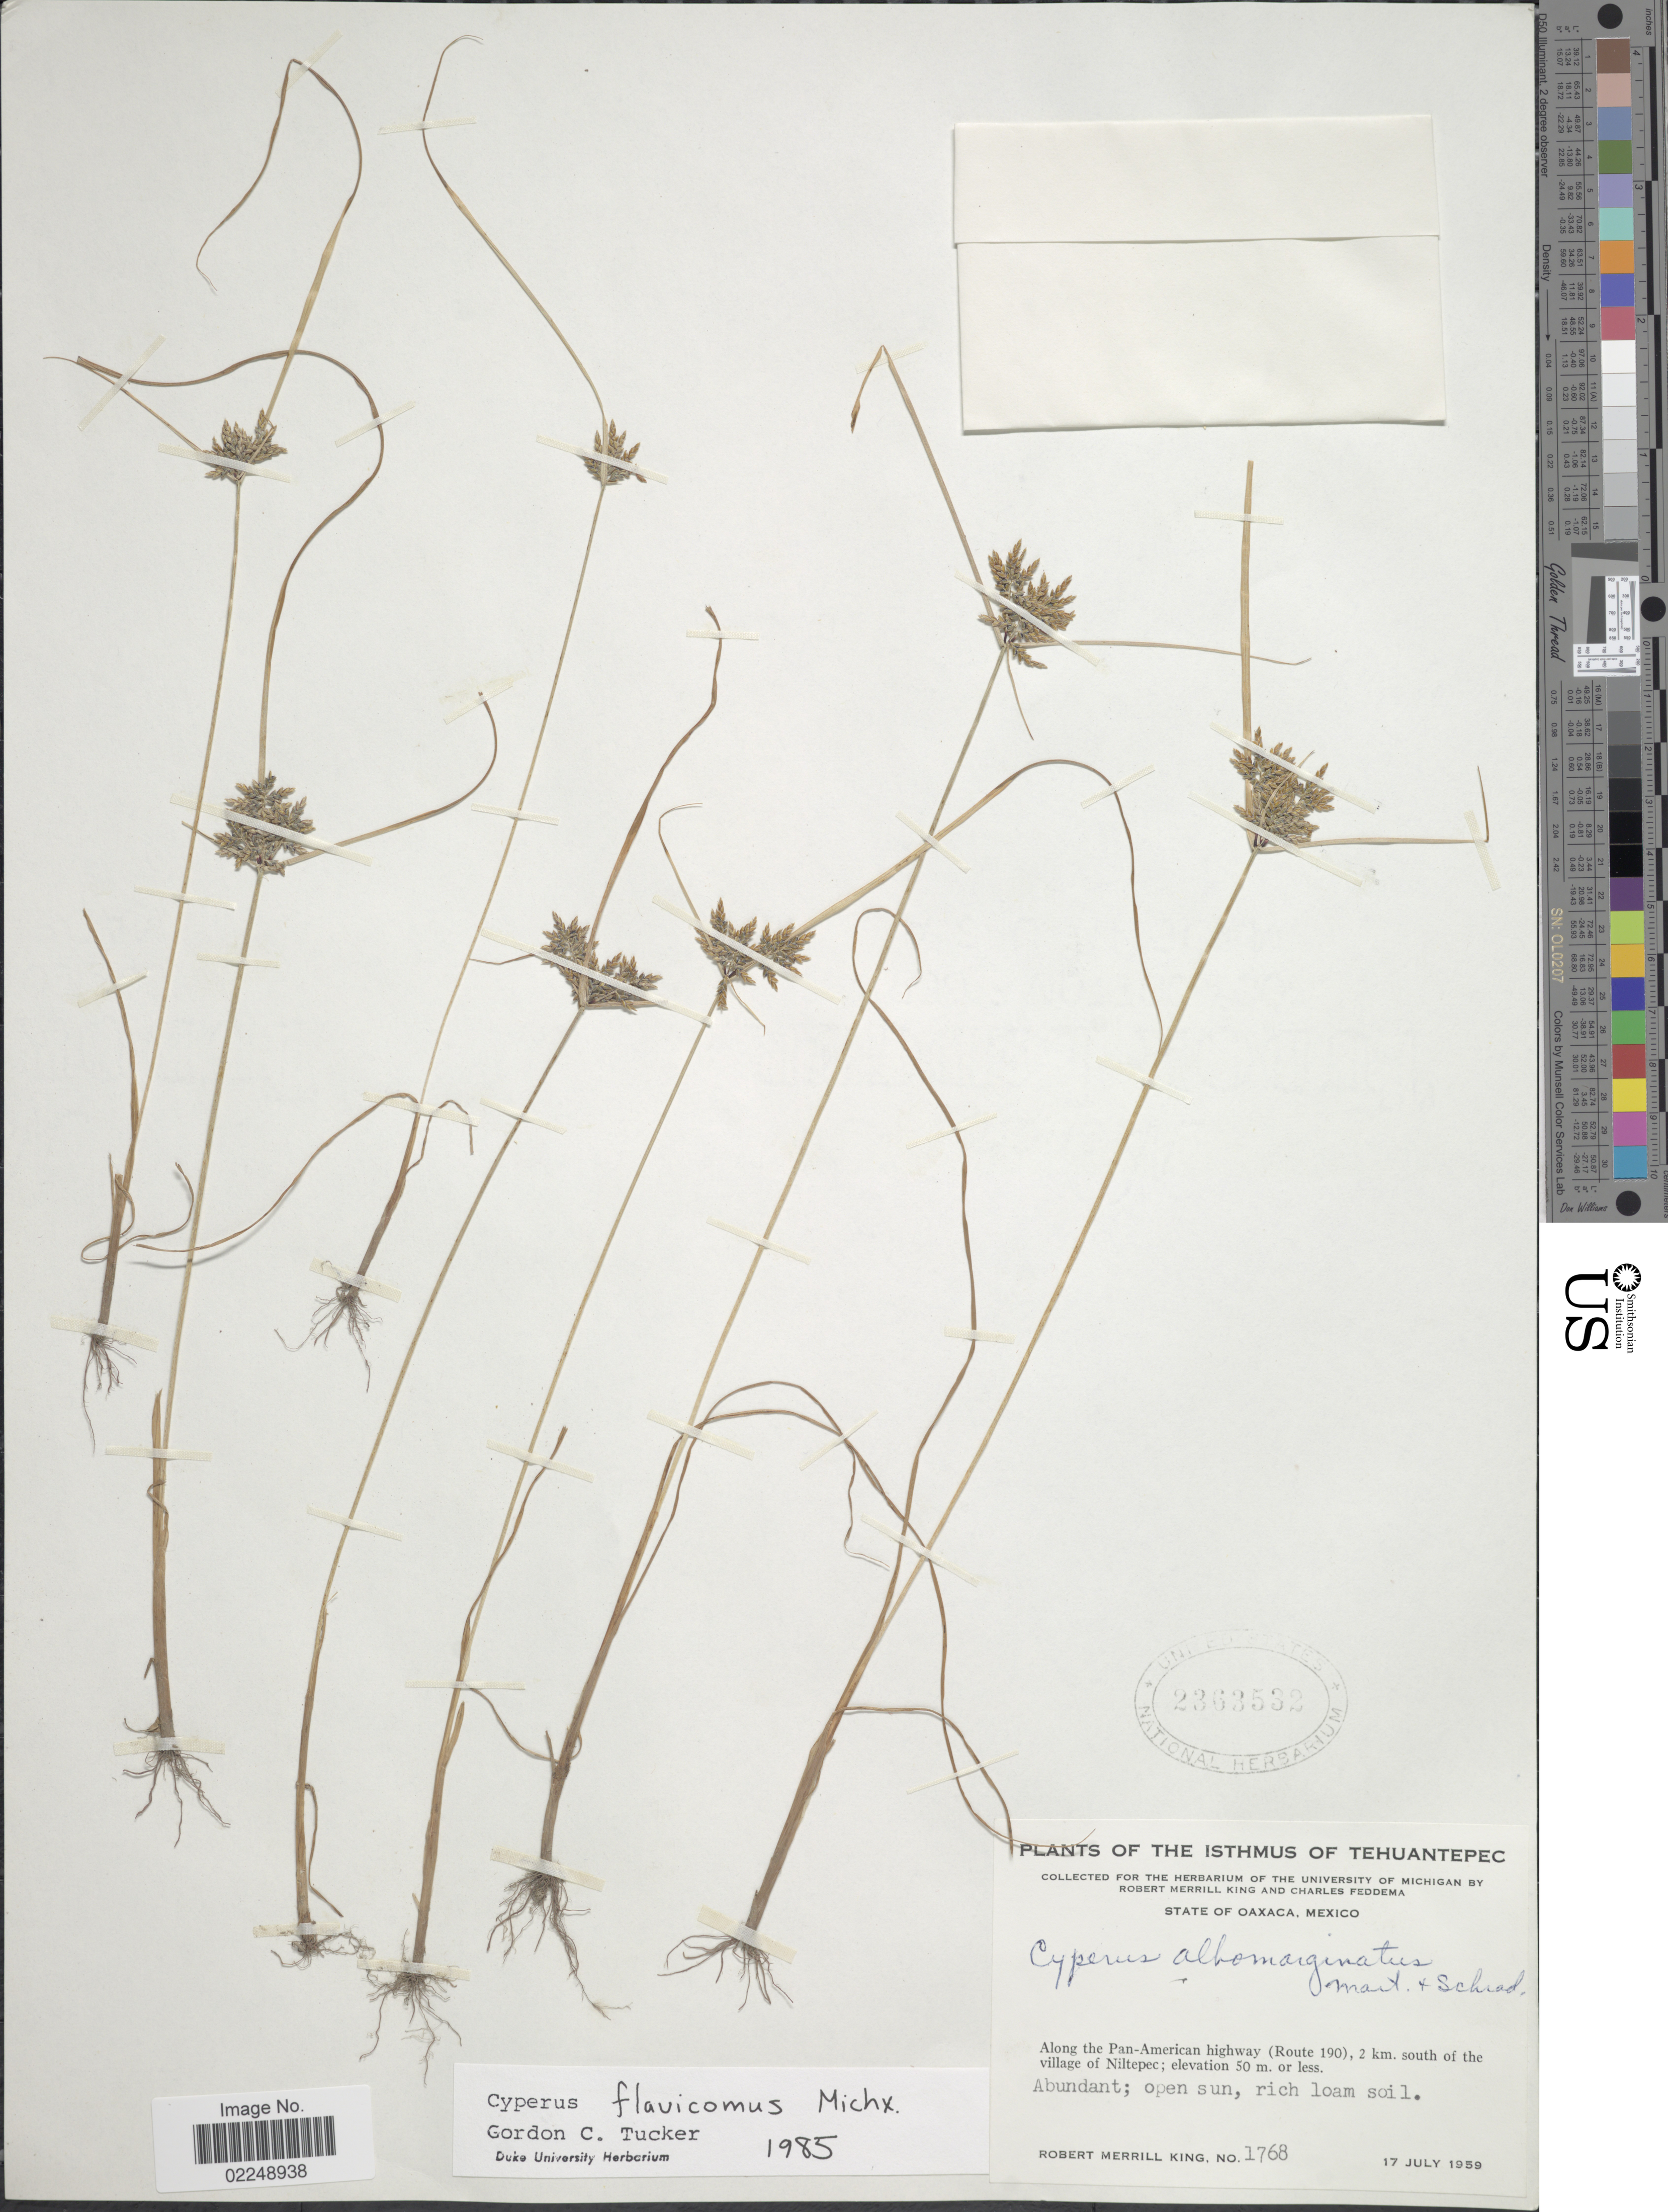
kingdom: Plantae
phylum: Tracheophyta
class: Liliopsida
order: Poales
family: Cyperaceae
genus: Cyperus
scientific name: Cyperus flavicomus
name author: Michx.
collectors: R. M. King & C. Feddema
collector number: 1768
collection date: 1959-07-17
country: Mexico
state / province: Oaxaca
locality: The Isthmus of Tehuantepec, Along the Pan-American Highway (Route 190), 2 km south of the village of Niltepec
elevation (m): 50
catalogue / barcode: US 2363532